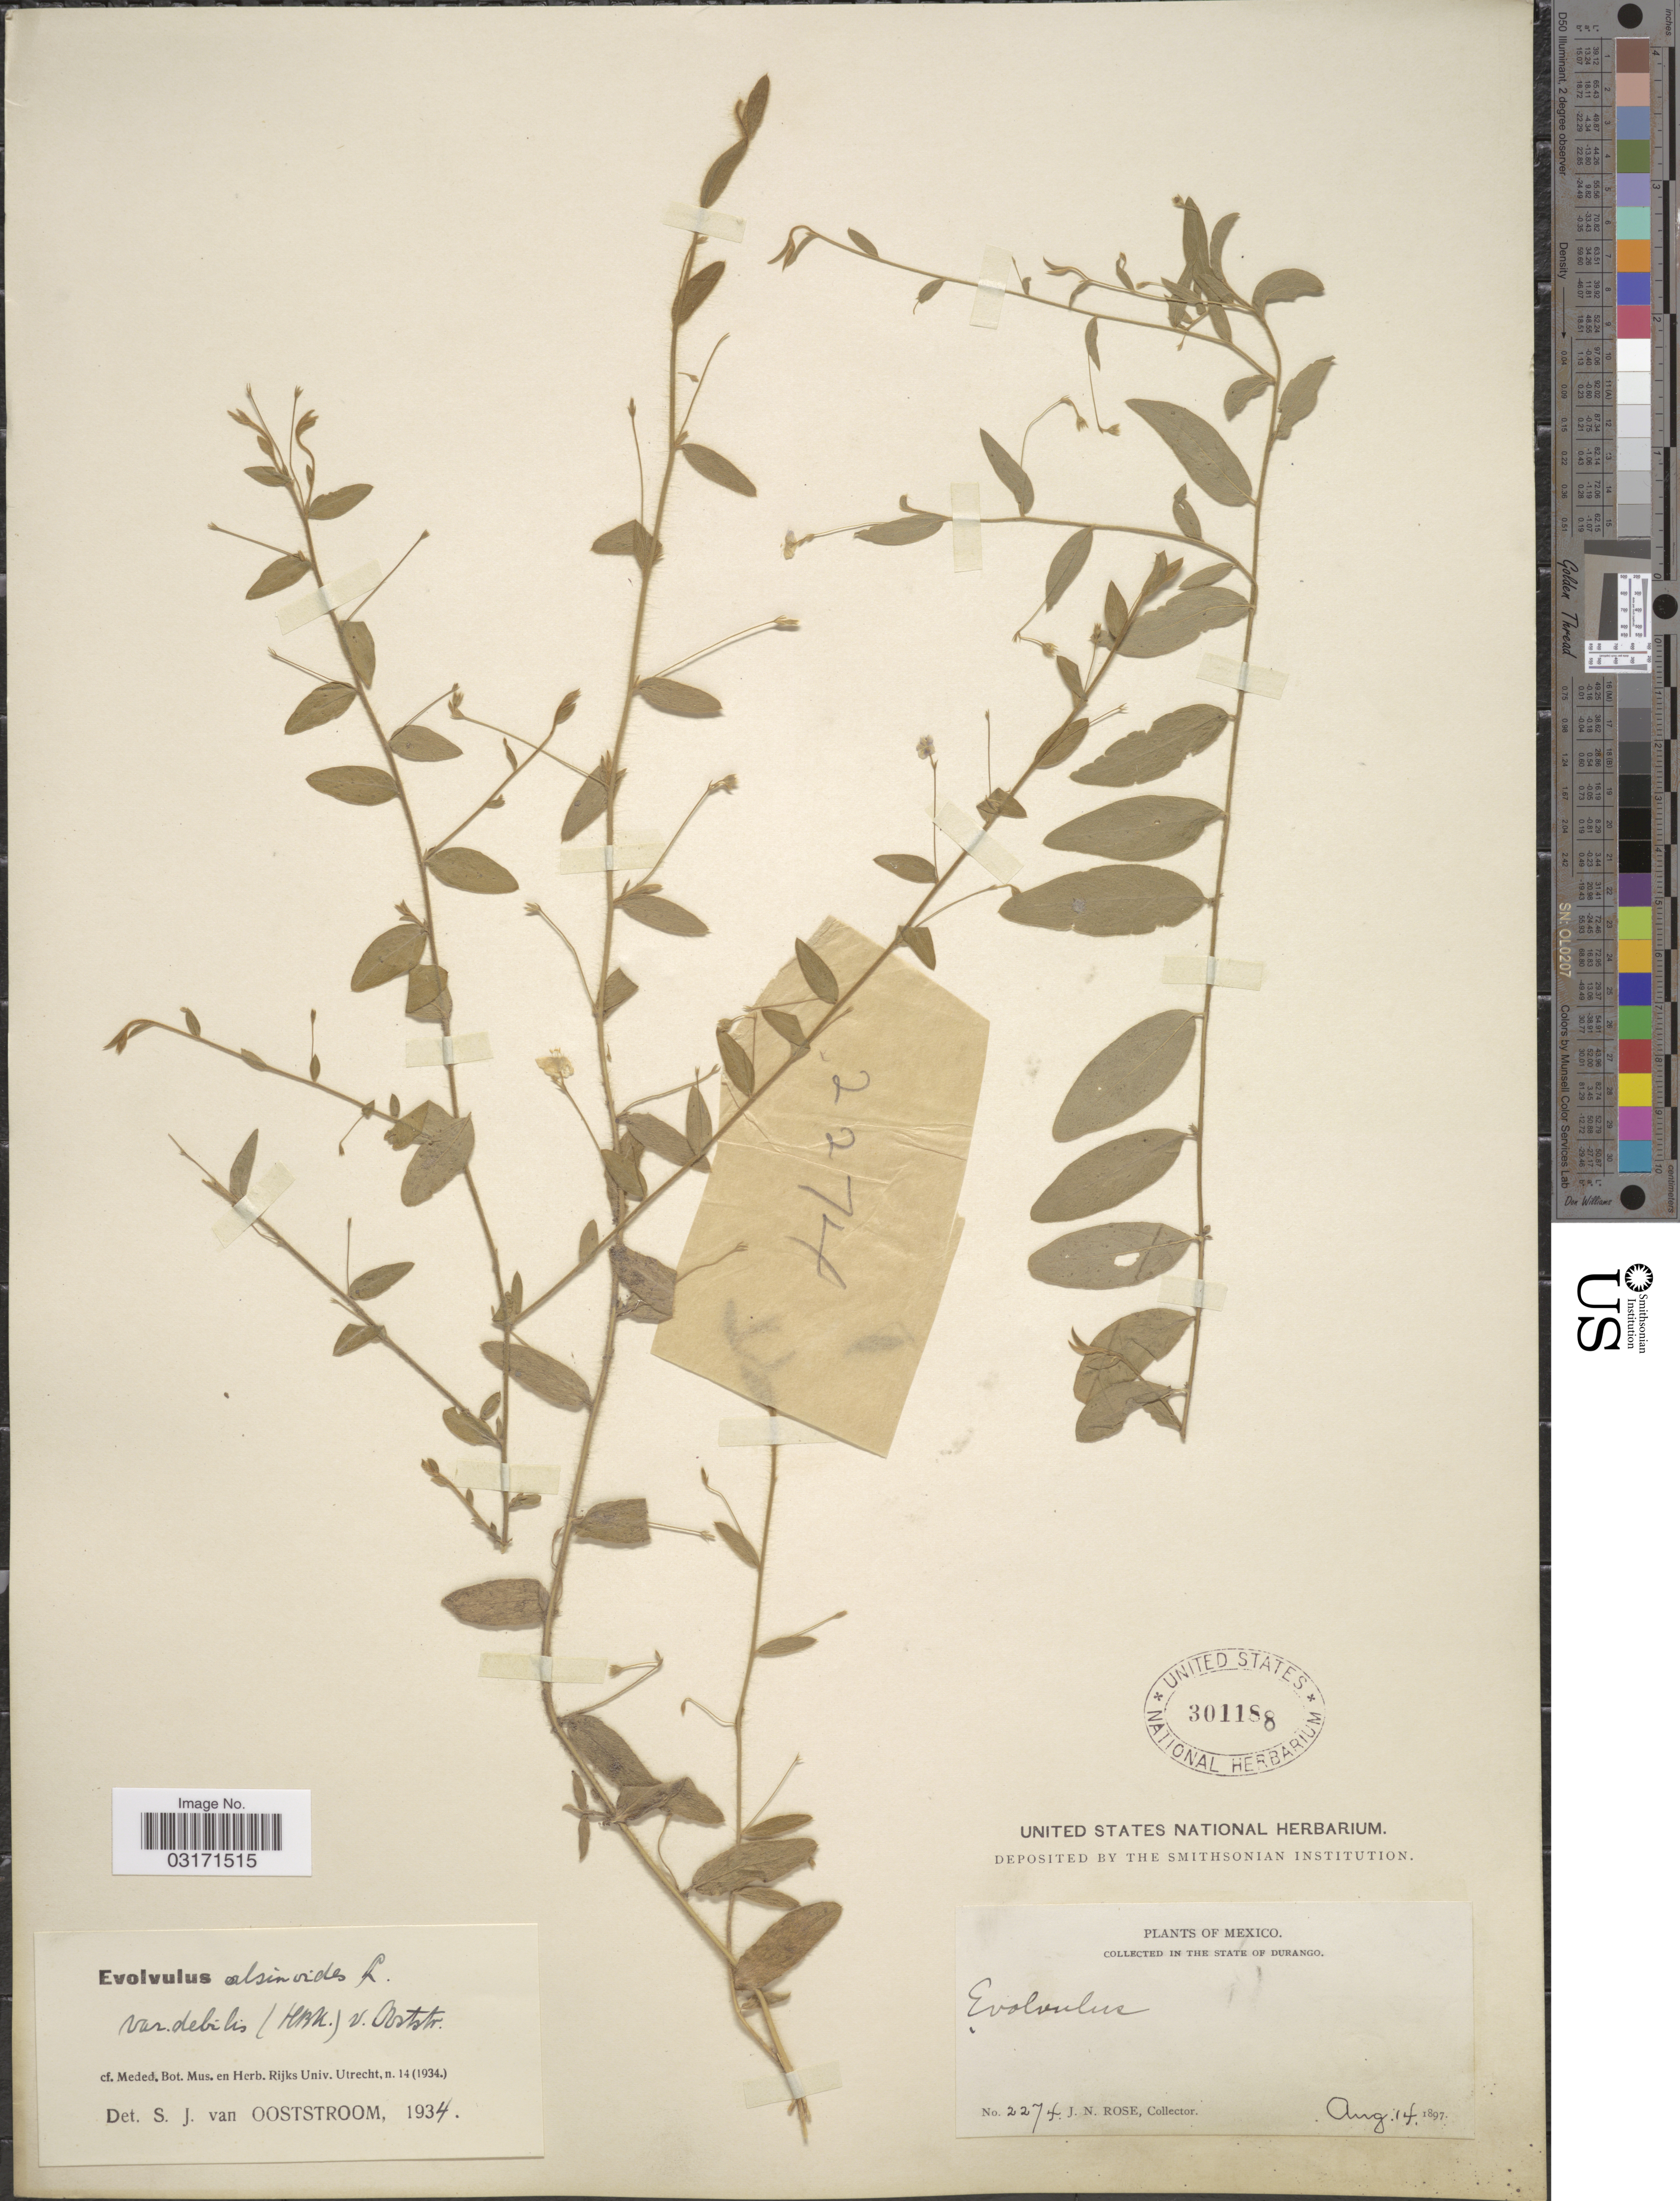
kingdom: Plantae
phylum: Tracheophyta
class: Magnoliopsida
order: Solanales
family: Convolvulaceae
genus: Evolvulus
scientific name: Evolvulus alsinoides var. debilis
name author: (Kunth) Ooststr.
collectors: J. N. Rose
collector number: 2274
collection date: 1897-08-14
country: Mexico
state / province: Durango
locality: In The State of Durango.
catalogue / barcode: US 301188